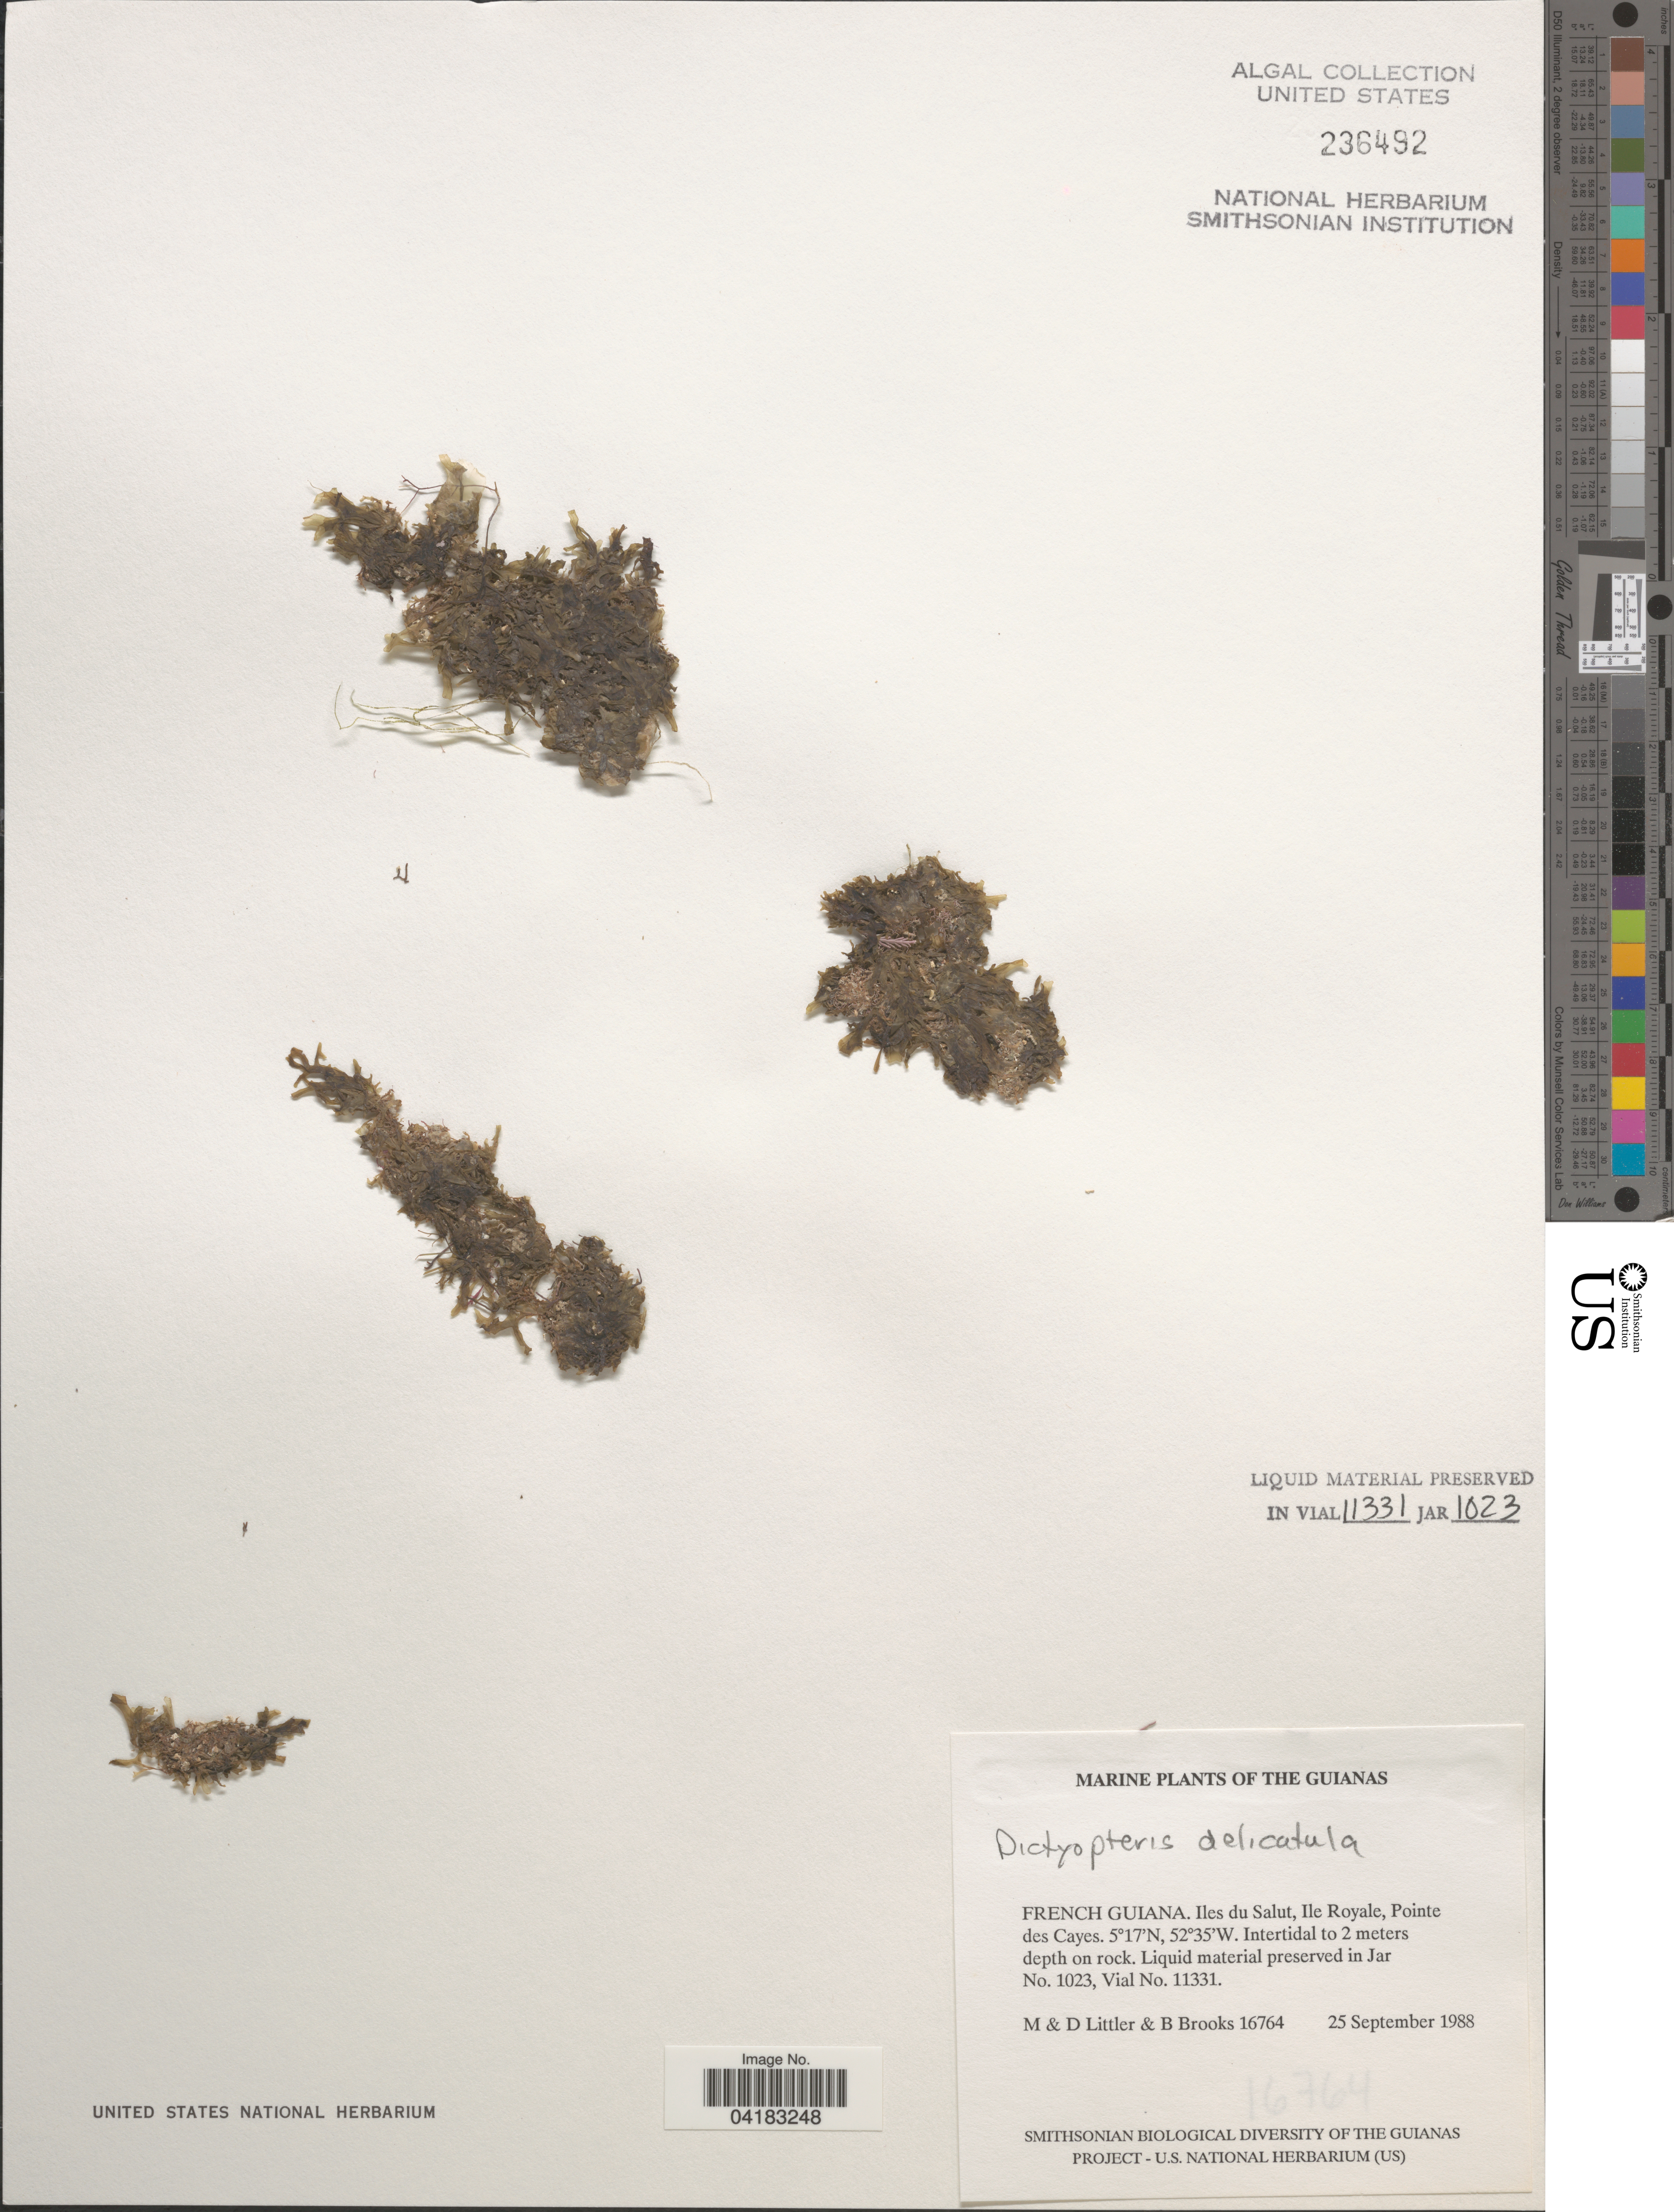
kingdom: Chromista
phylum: Ochrophyta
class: Phaeophyceae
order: Dictyotales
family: Dictyotaceae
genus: Dictyopteris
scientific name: Dictyopteris delicatula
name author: J.V.Lamouroux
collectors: M. Littler, D. S. Littler & B. Brooks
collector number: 16764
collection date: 1988-09-25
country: French Guiana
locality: The Guianas. Iles du Salut, Ile Royale, Pointe des Cayes.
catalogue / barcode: US 236492